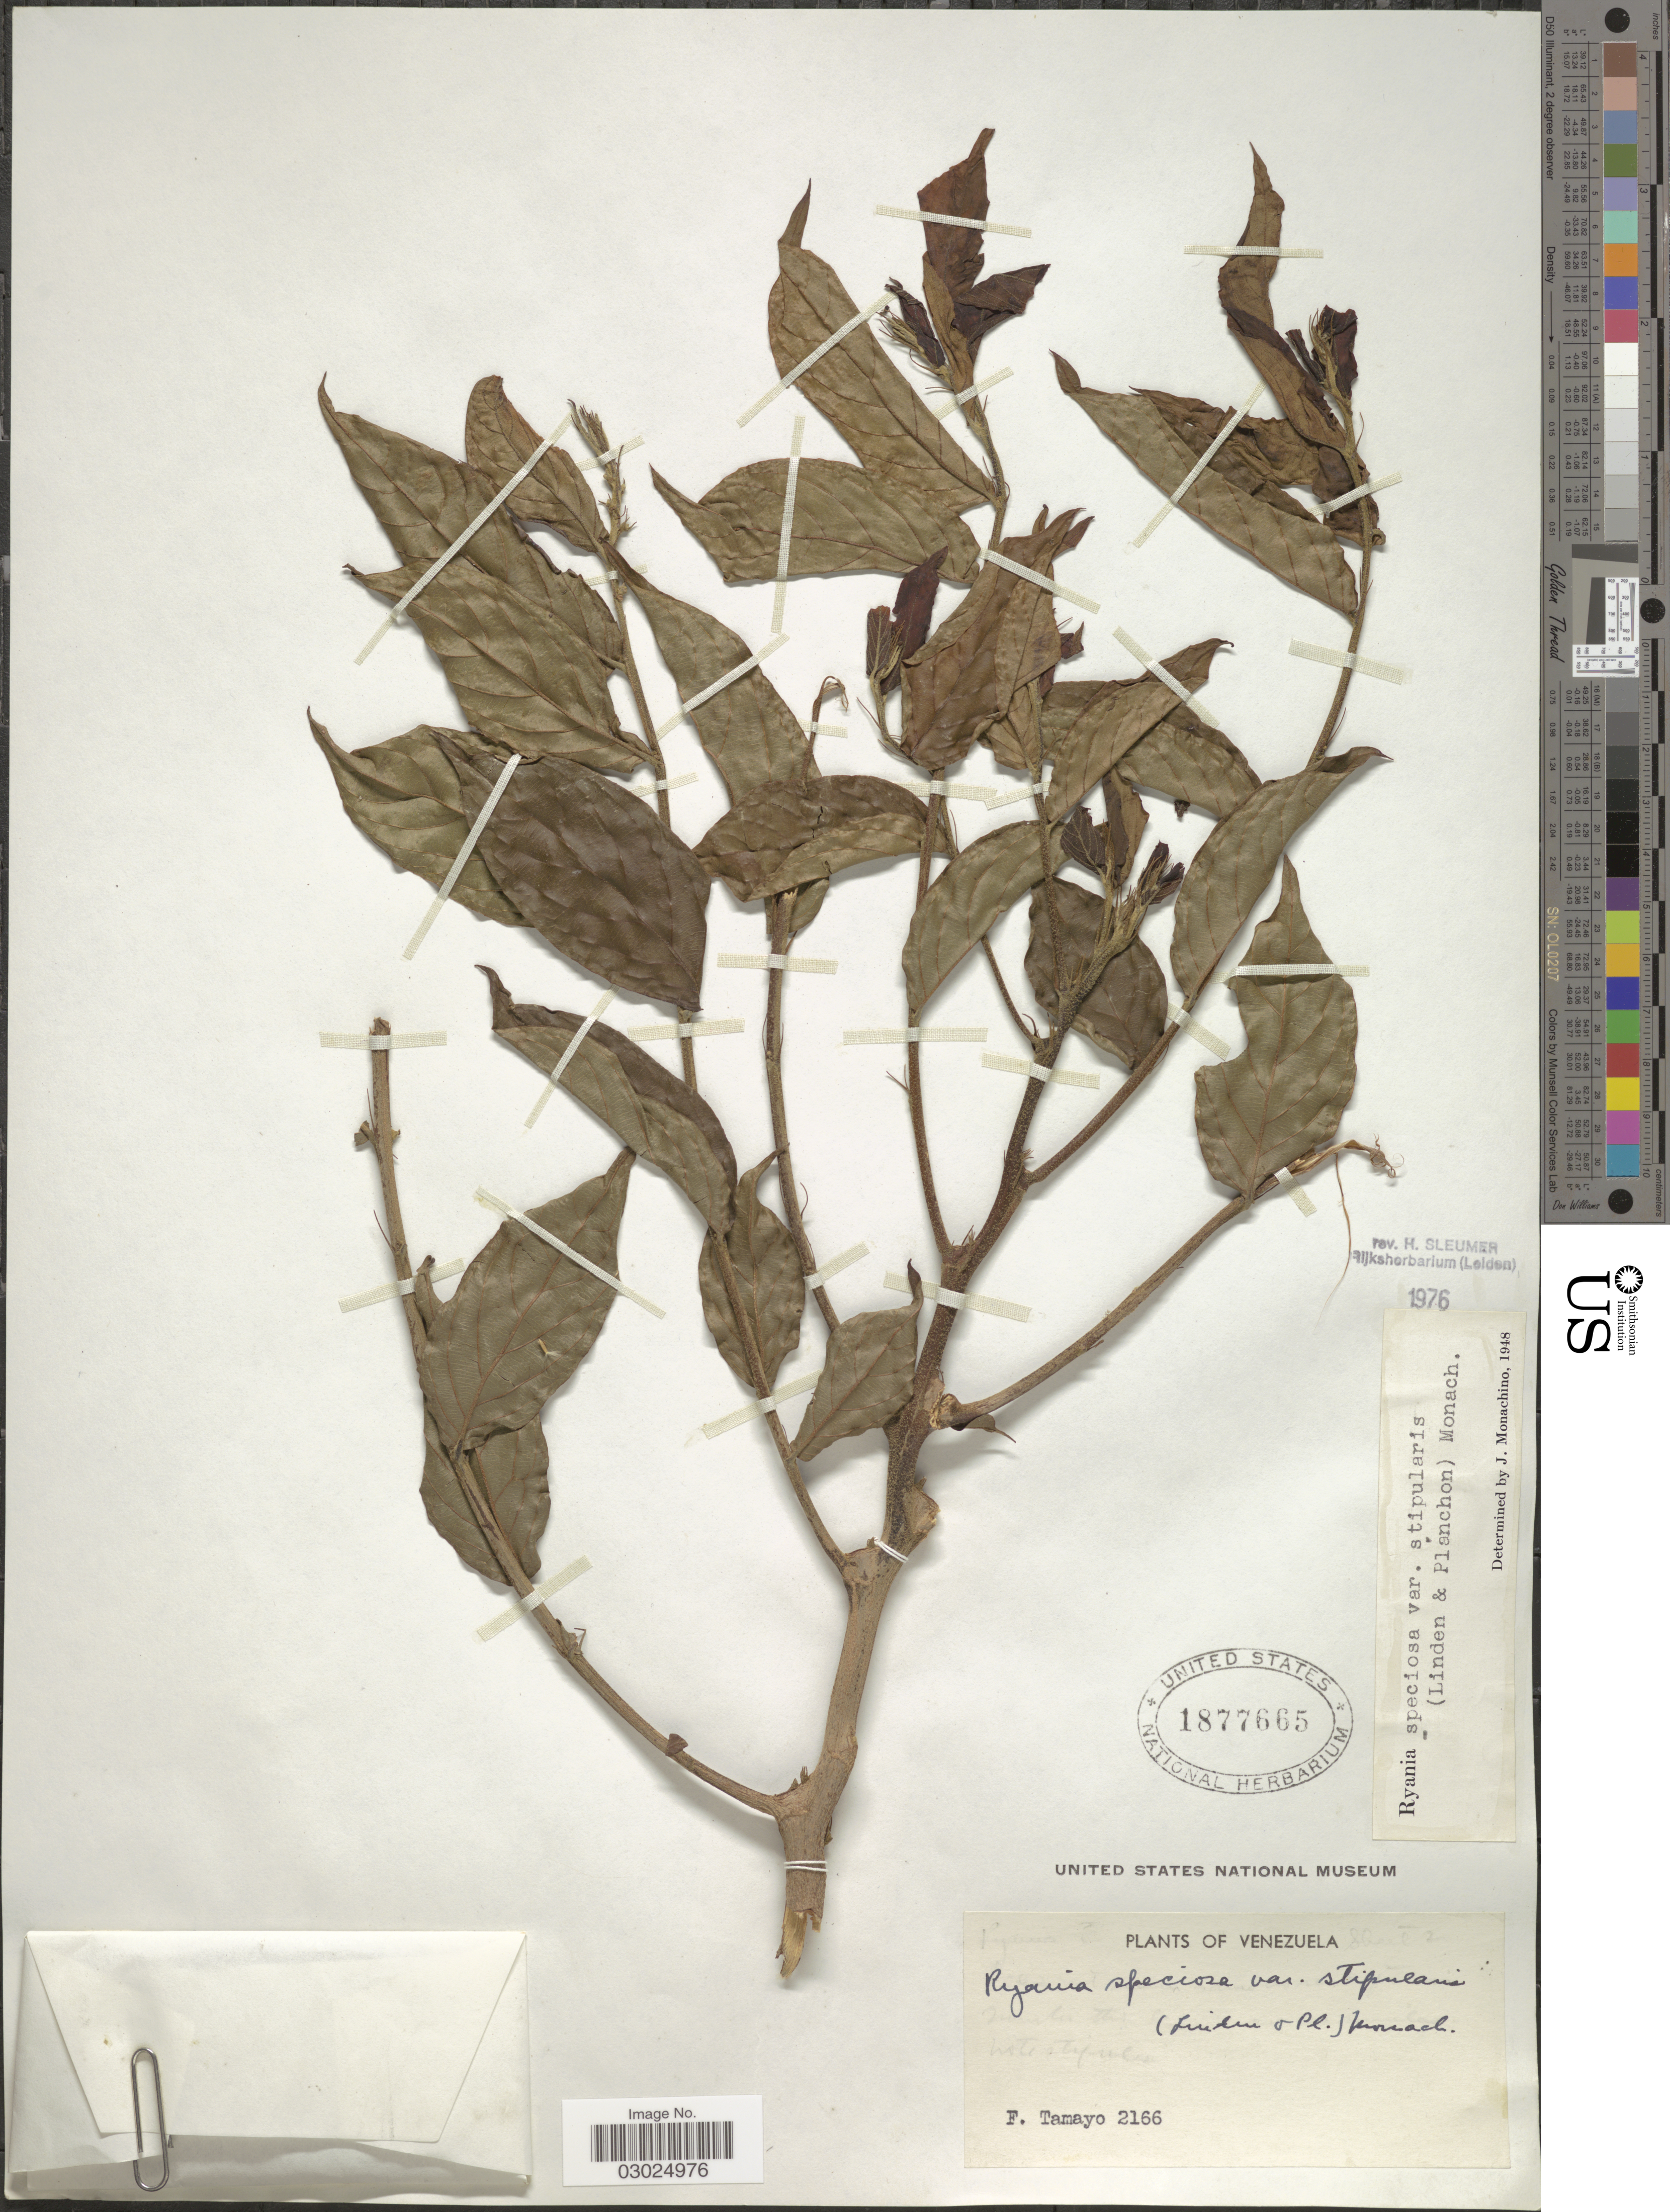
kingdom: Plantae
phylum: Tracheophyta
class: Magnoliopsida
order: Malpighiales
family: Salicaceae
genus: Ryania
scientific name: Ryania speciosa var. stipularis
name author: (Linden & Planch.) Monach.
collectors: F. Tamayo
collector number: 2166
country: Venezuela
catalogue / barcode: US 1877665